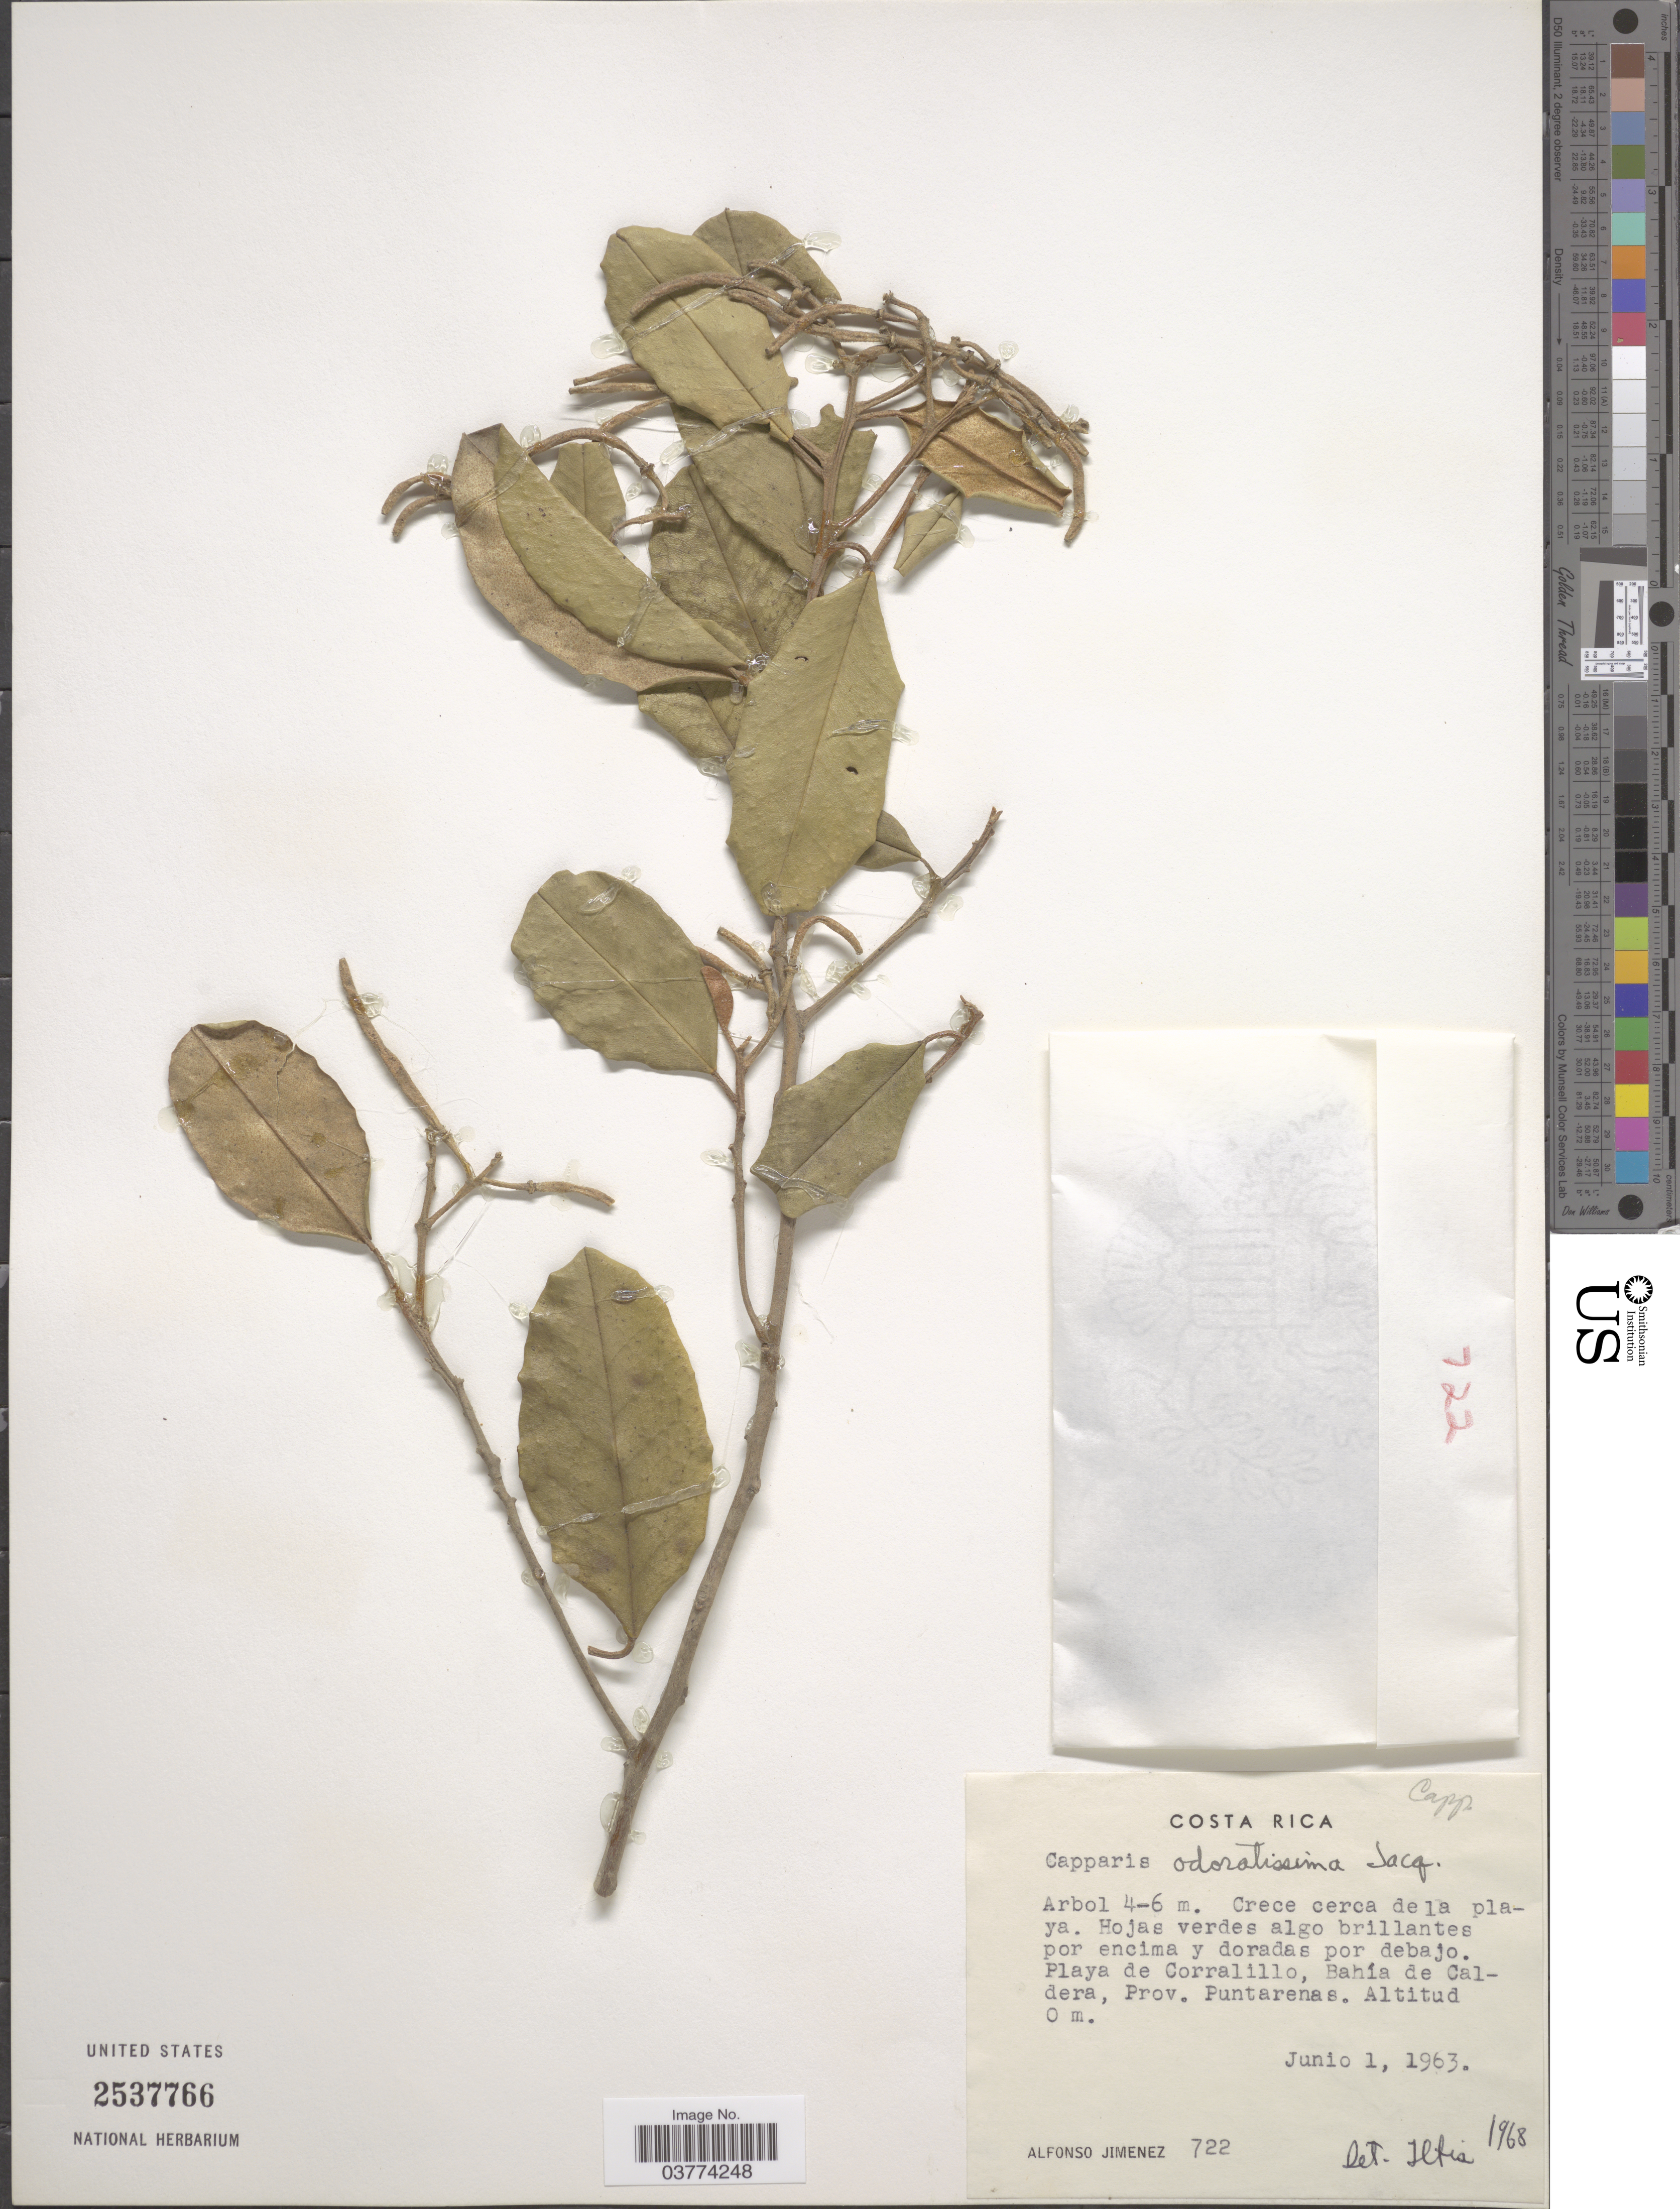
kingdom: Plantae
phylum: Tracheophyta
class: Magnoliopsida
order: Brassicales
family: Capparaceae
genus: Quadrella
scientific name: Quadrella odoratissima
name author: (Jacq.) Hutch.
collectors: A. Jiménez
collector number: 722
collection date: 1963-06-01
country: Costa Rica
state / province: Puntarenas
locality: Playa de Corralillo, Bahía de Caldera.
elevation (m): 0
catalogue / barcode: US 2537766